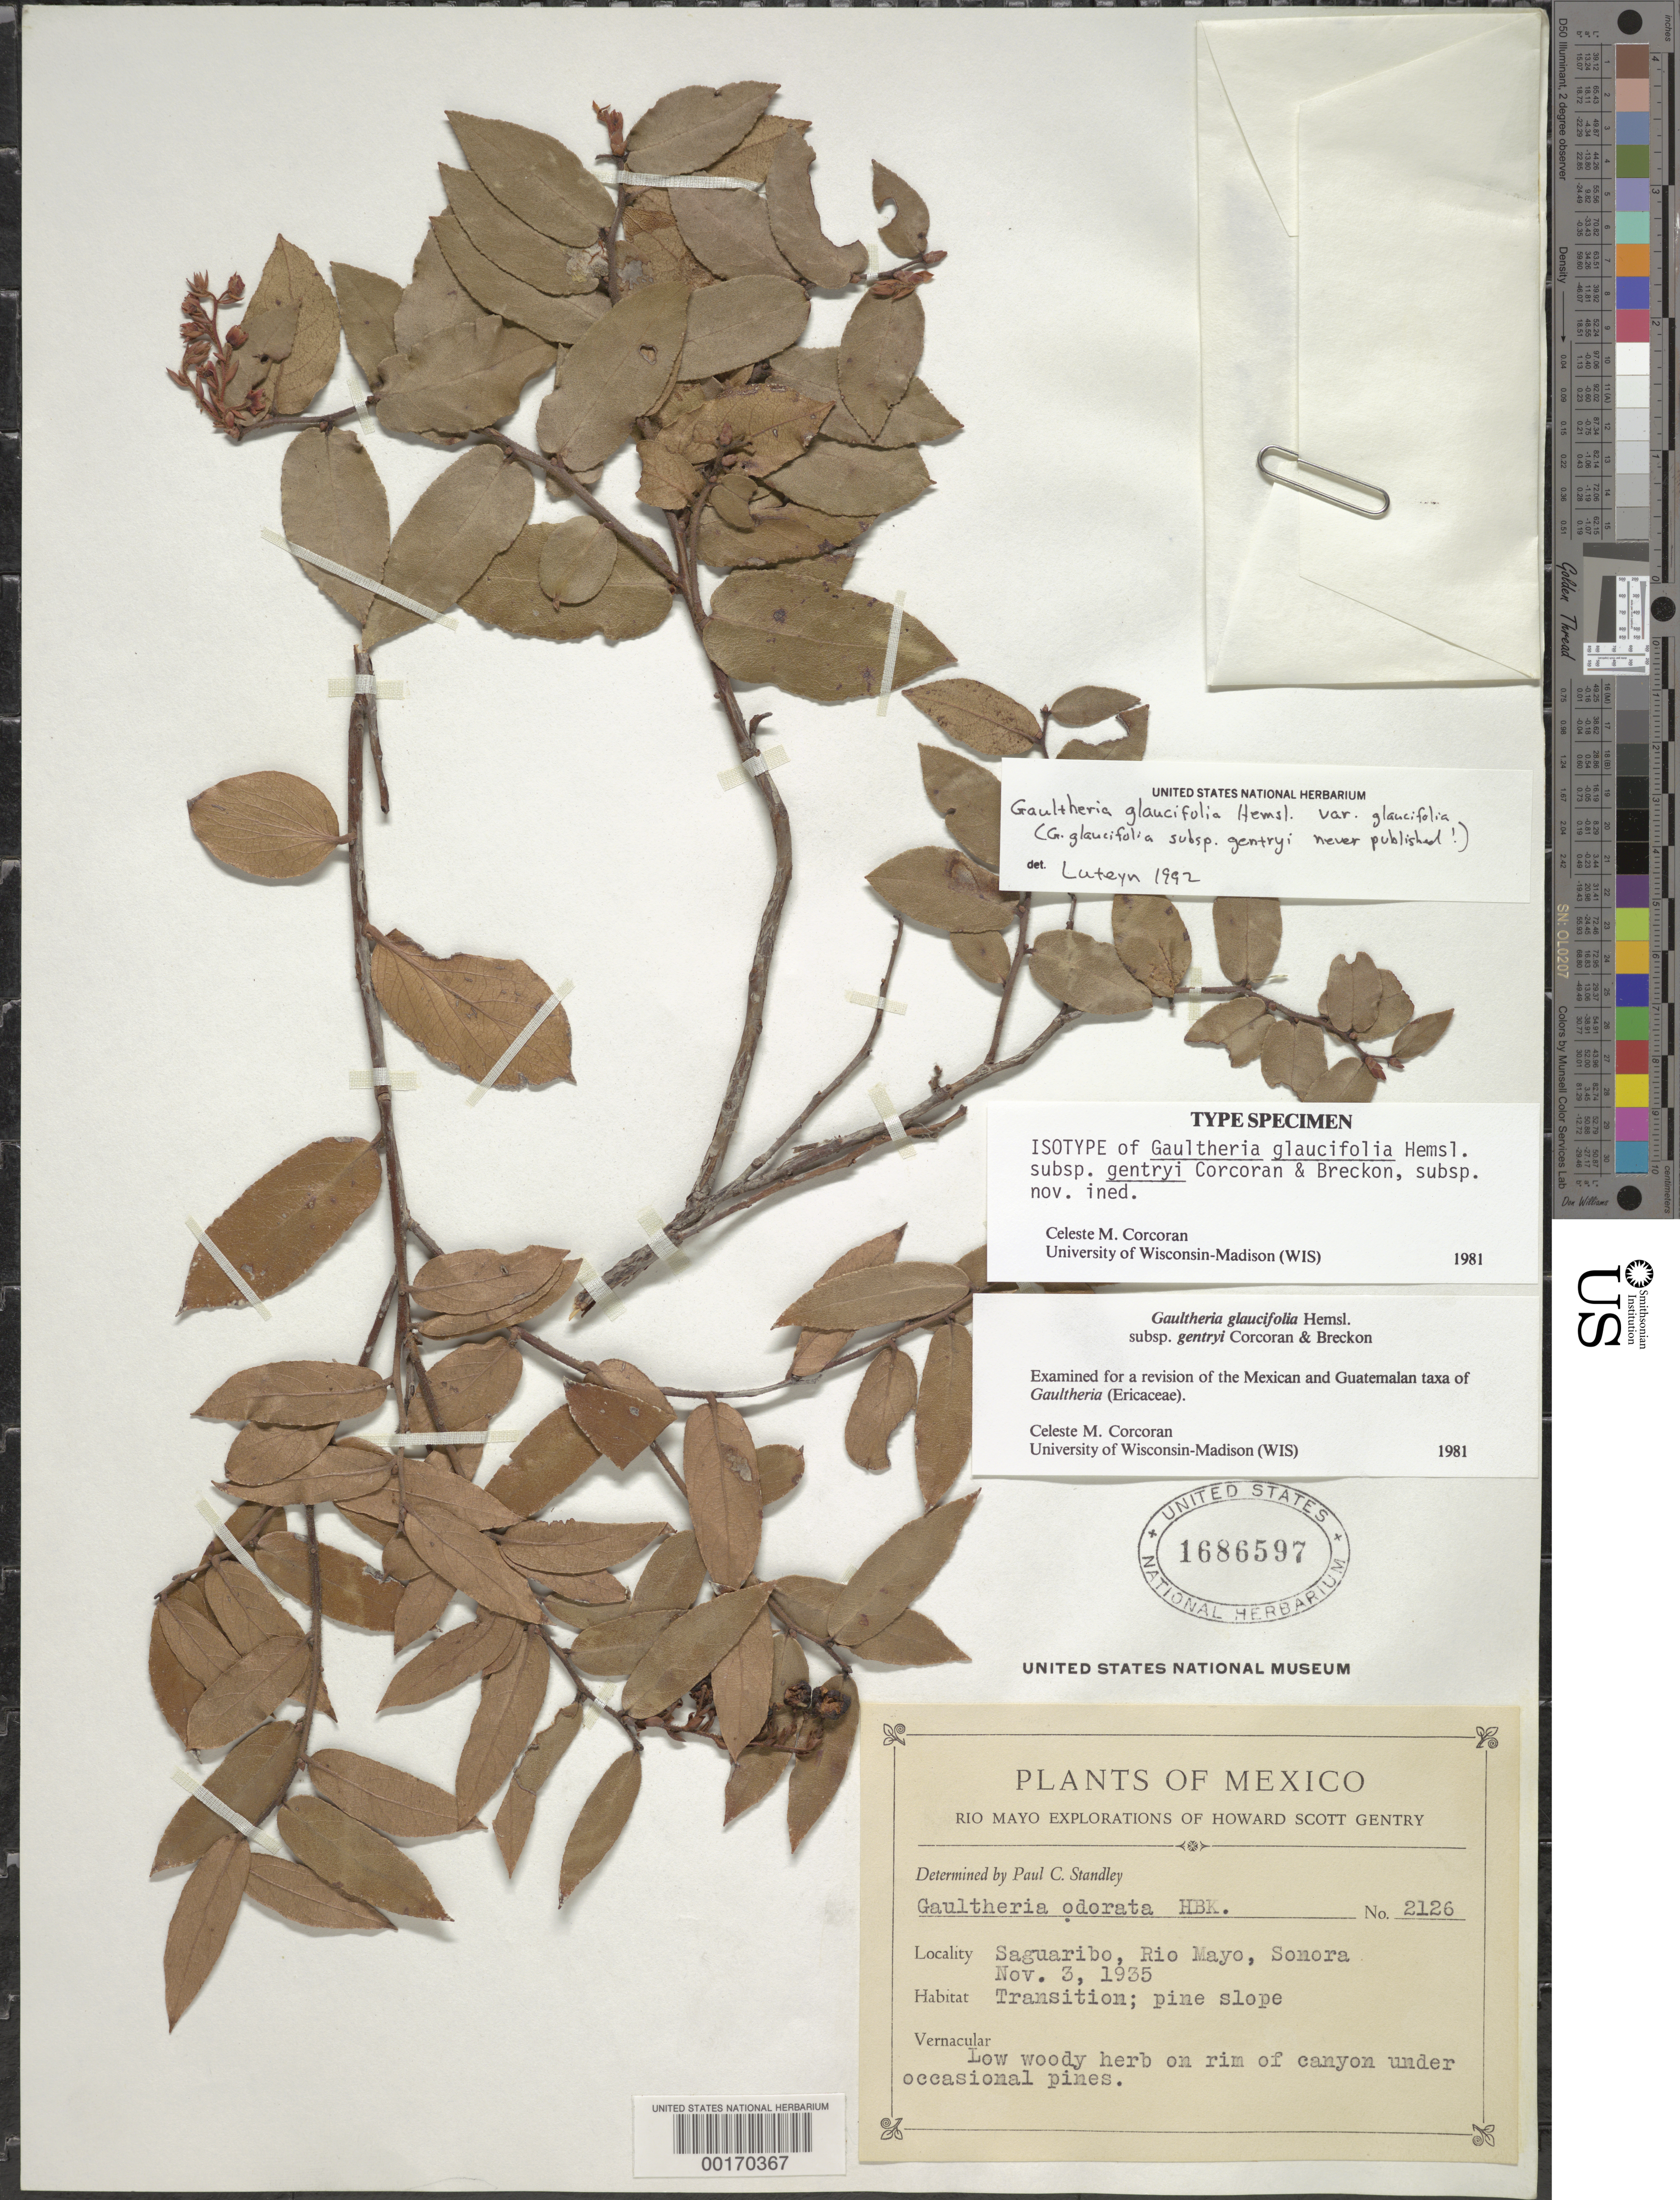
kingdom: Plantae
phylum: Tracheophyta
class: Magnoliopsida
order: Ericales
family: Ericaceae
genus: Gaultheria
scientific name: Gaultheria glaucifolia subsp. gentryi Corcoron & Breckon subsp. nov. ined.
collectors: H. S. Gentry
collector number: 2126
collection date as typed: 03 Nov 1935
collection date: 1935-11-03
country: Mexico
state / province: Sonora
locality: Saguaribo, Rio Mayo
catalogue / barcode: US 1686597